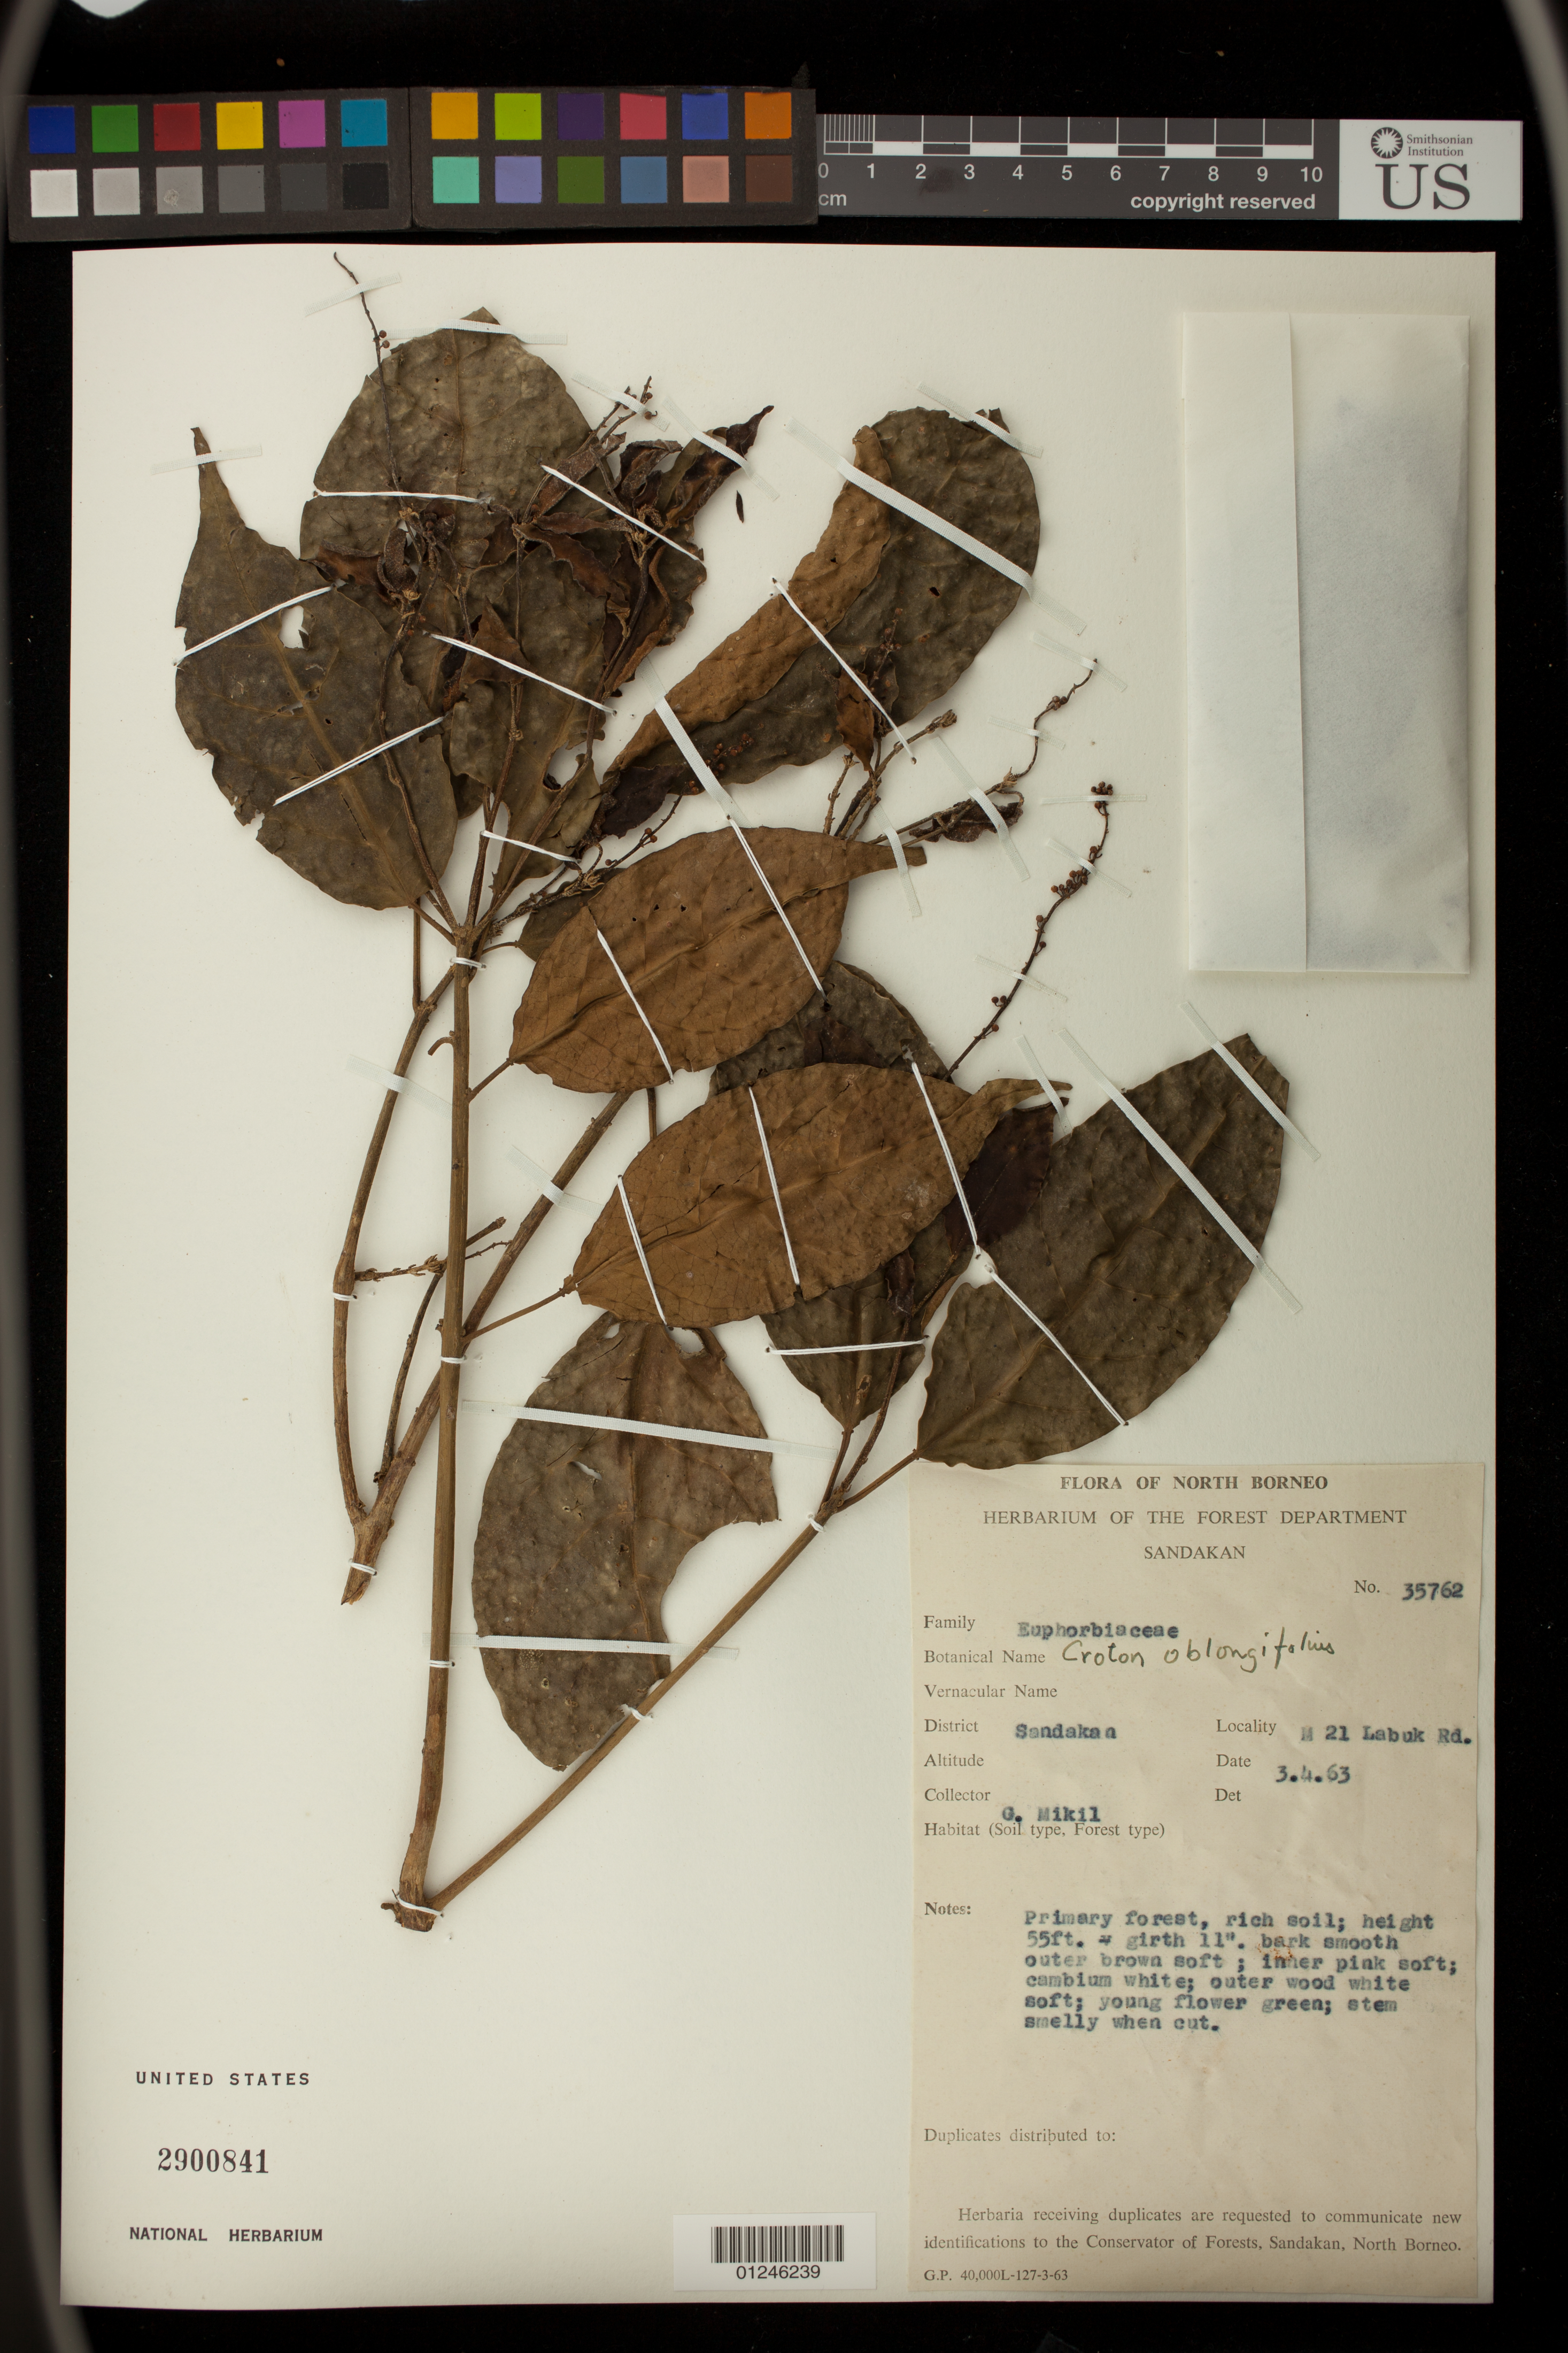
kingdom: Plantae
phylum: Tracheophyta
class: Magnoliopsida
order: Malpighiales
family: Euphorbiaceae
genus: Croton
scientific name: Croton oblongifolius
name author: Roxb.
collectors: G. Mikil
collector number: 35762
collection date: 1963-04-03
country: Malaysia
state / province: Sabah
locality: Sandakan M 21 Labuk Rd.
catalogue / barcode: US 2900841